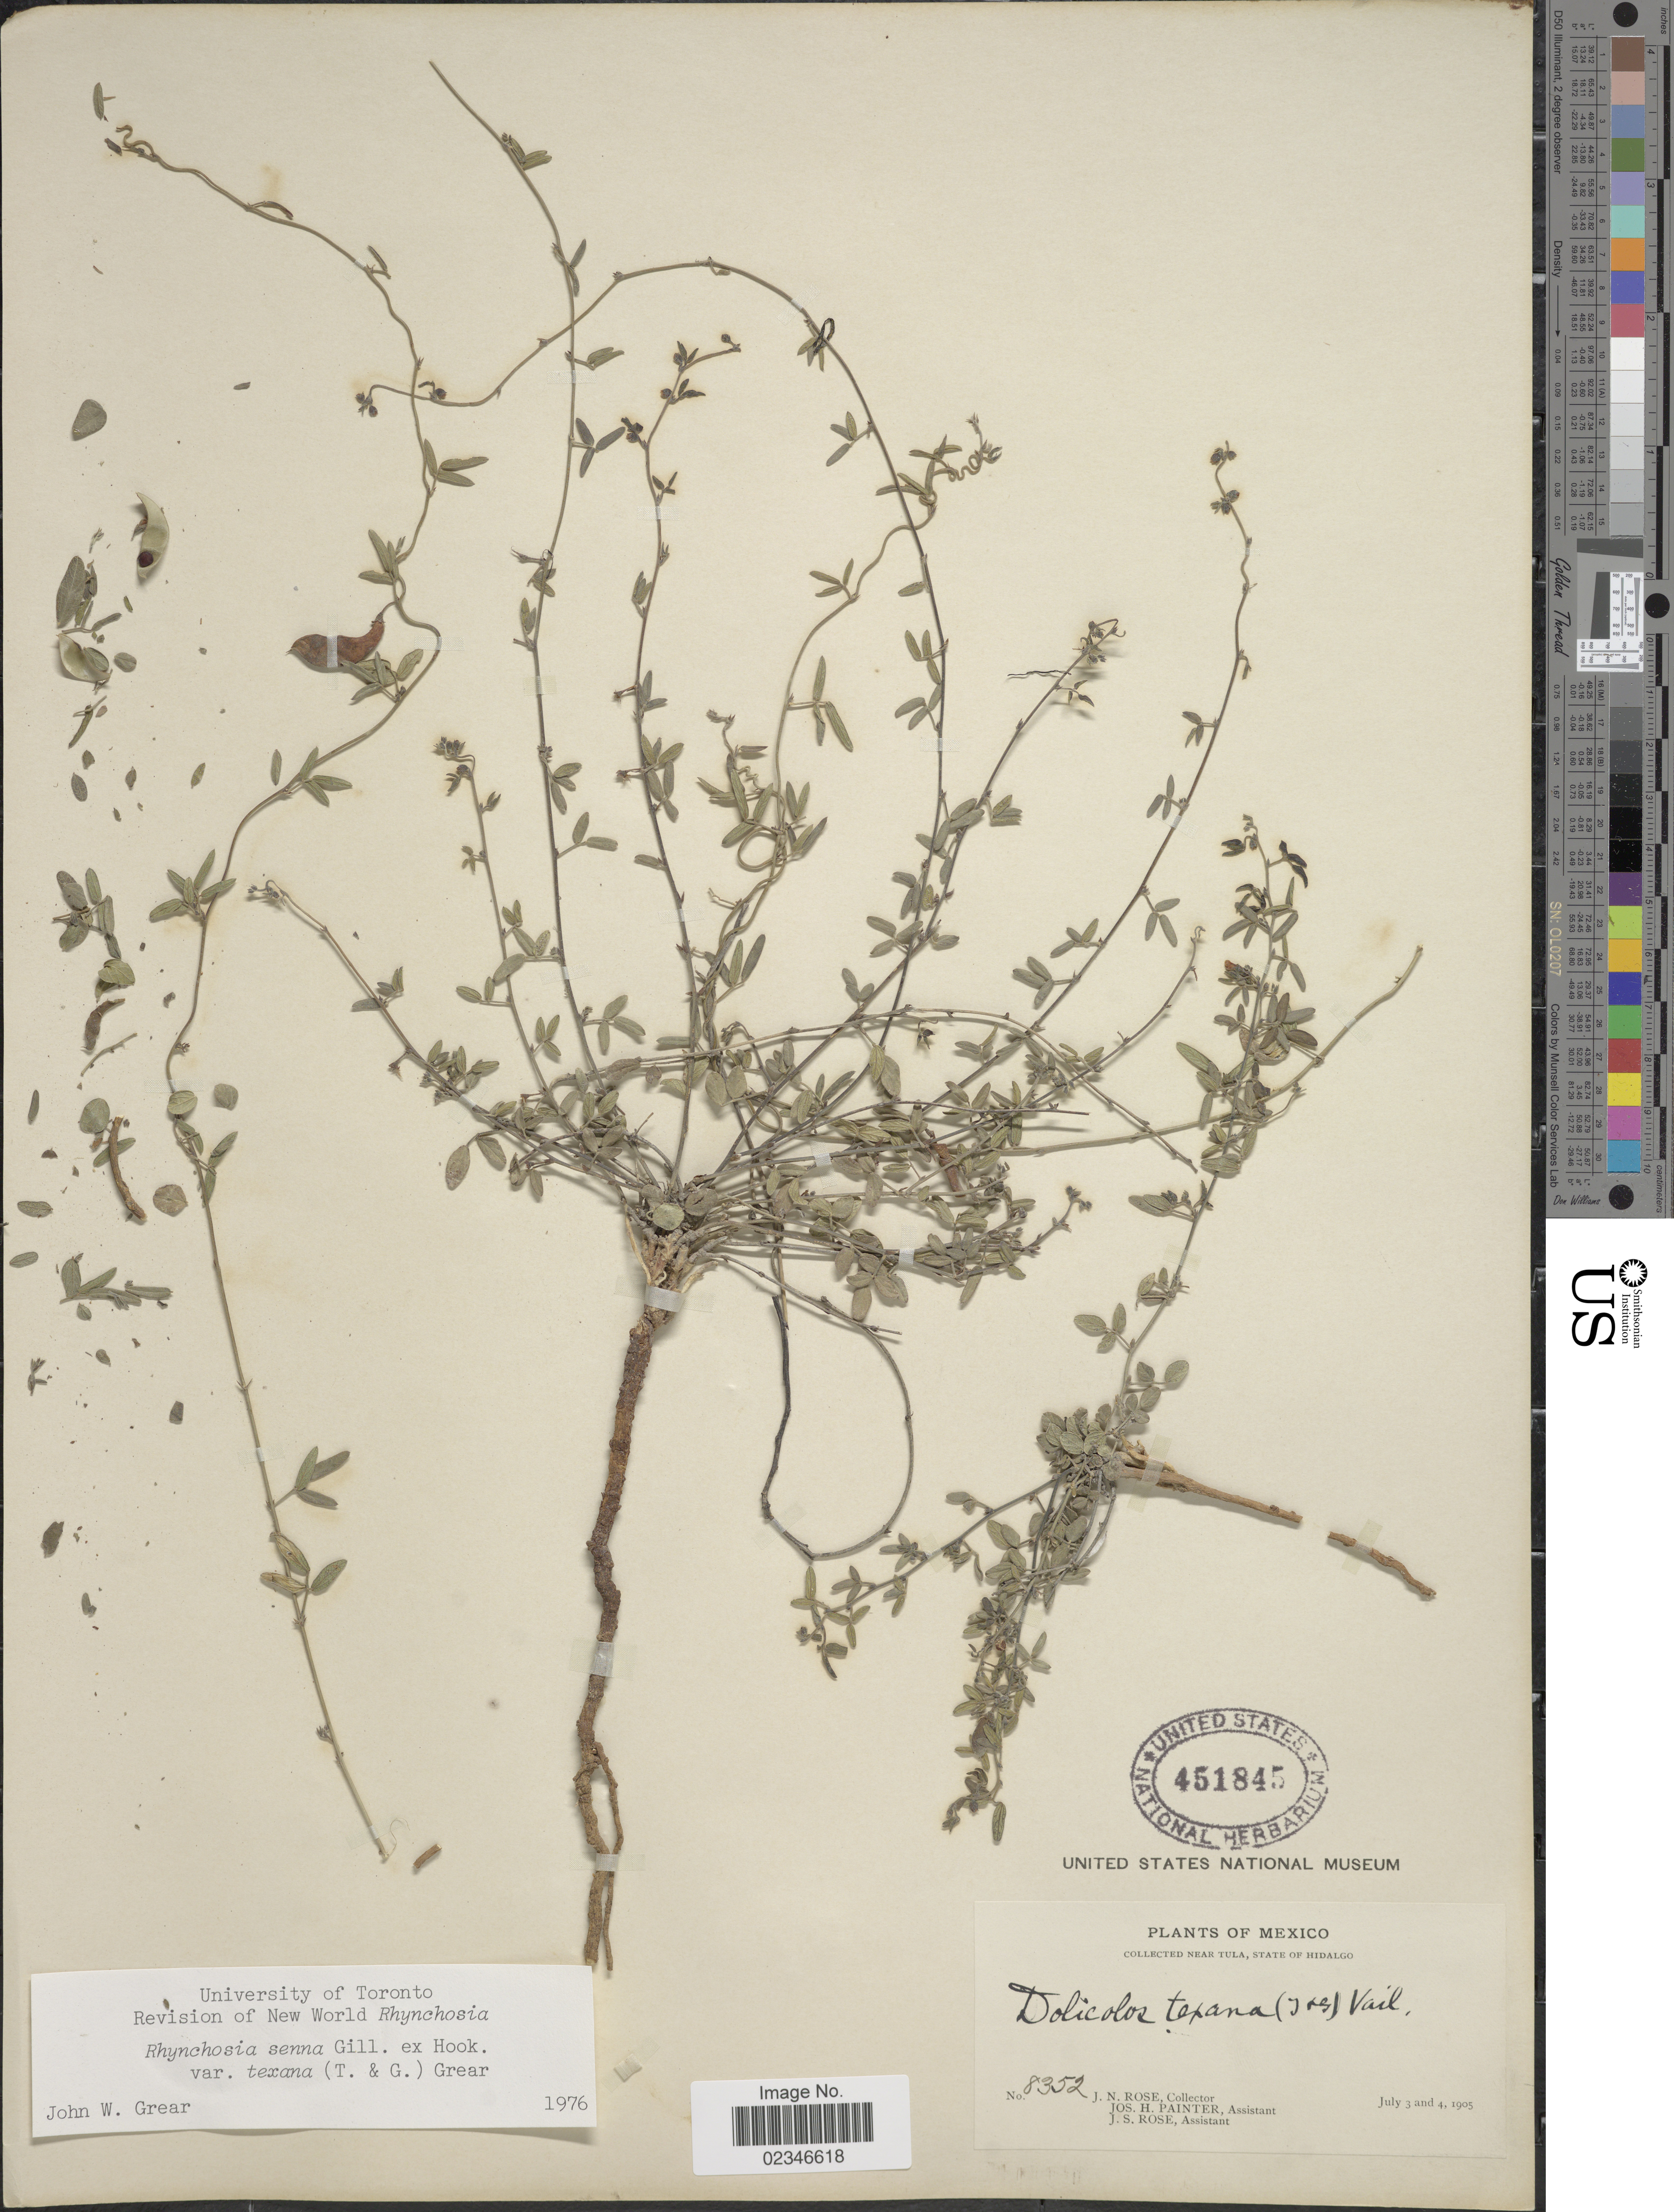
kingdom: Plantae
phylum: Tracheophyta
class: Magnoliopsida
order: Fabales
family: Fabaceae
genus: Rhynchosia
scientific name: Rhynchosia senna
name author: Gillies ex Hook.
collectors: J. N. Rose, J. H. Painter & J. S. Rose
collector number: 8352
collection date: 1905-07-03/1905-07-04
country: Mexico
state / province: Hidalgo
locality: Near Tula, State of Hidalgo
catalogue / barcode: US 451845